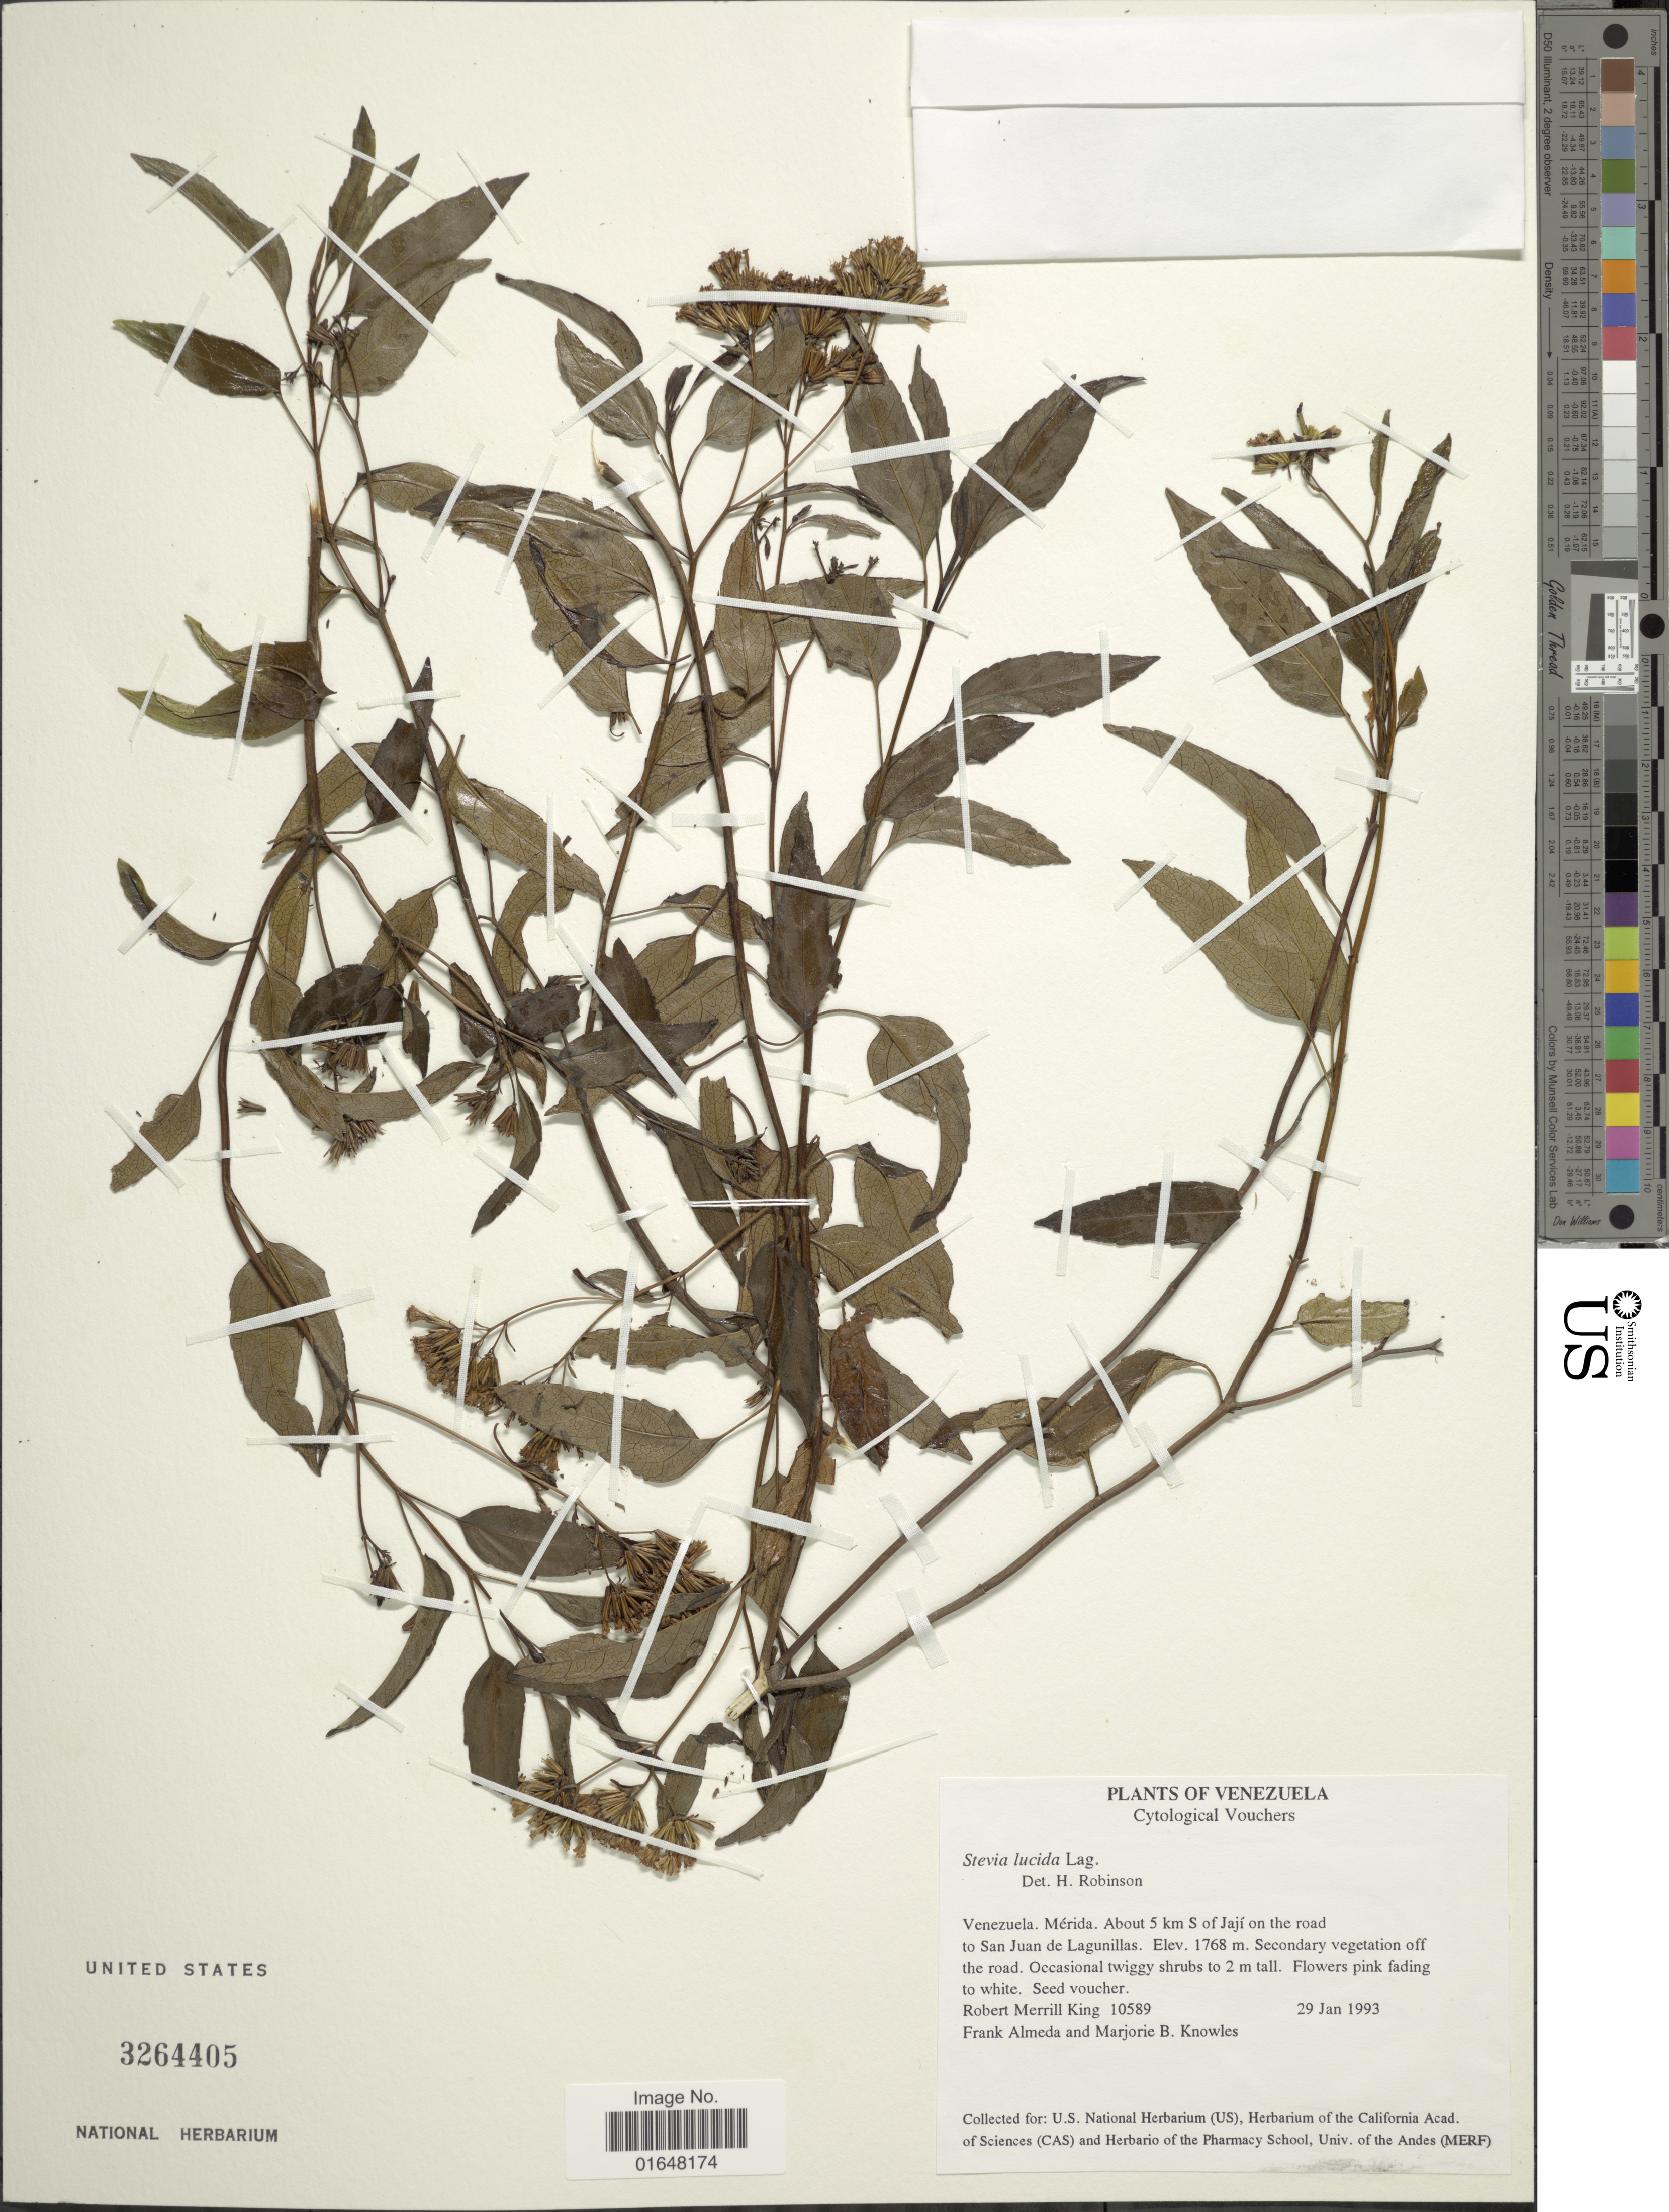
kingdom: Plantae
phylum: Tracheophyta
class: Magnoliopsida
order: Asterales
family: Asteraceae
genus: Stevia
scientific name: Stevia lucida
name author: Lag.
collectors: R. M. King, F. Almeda & M. B. Knowles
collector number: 10589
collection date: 1993-01-29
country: Venezuela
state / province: Mérida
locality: About 5 km S of Jaji on the road to San Juan de Lagunillas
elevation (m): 1768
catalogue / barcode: US 3264405